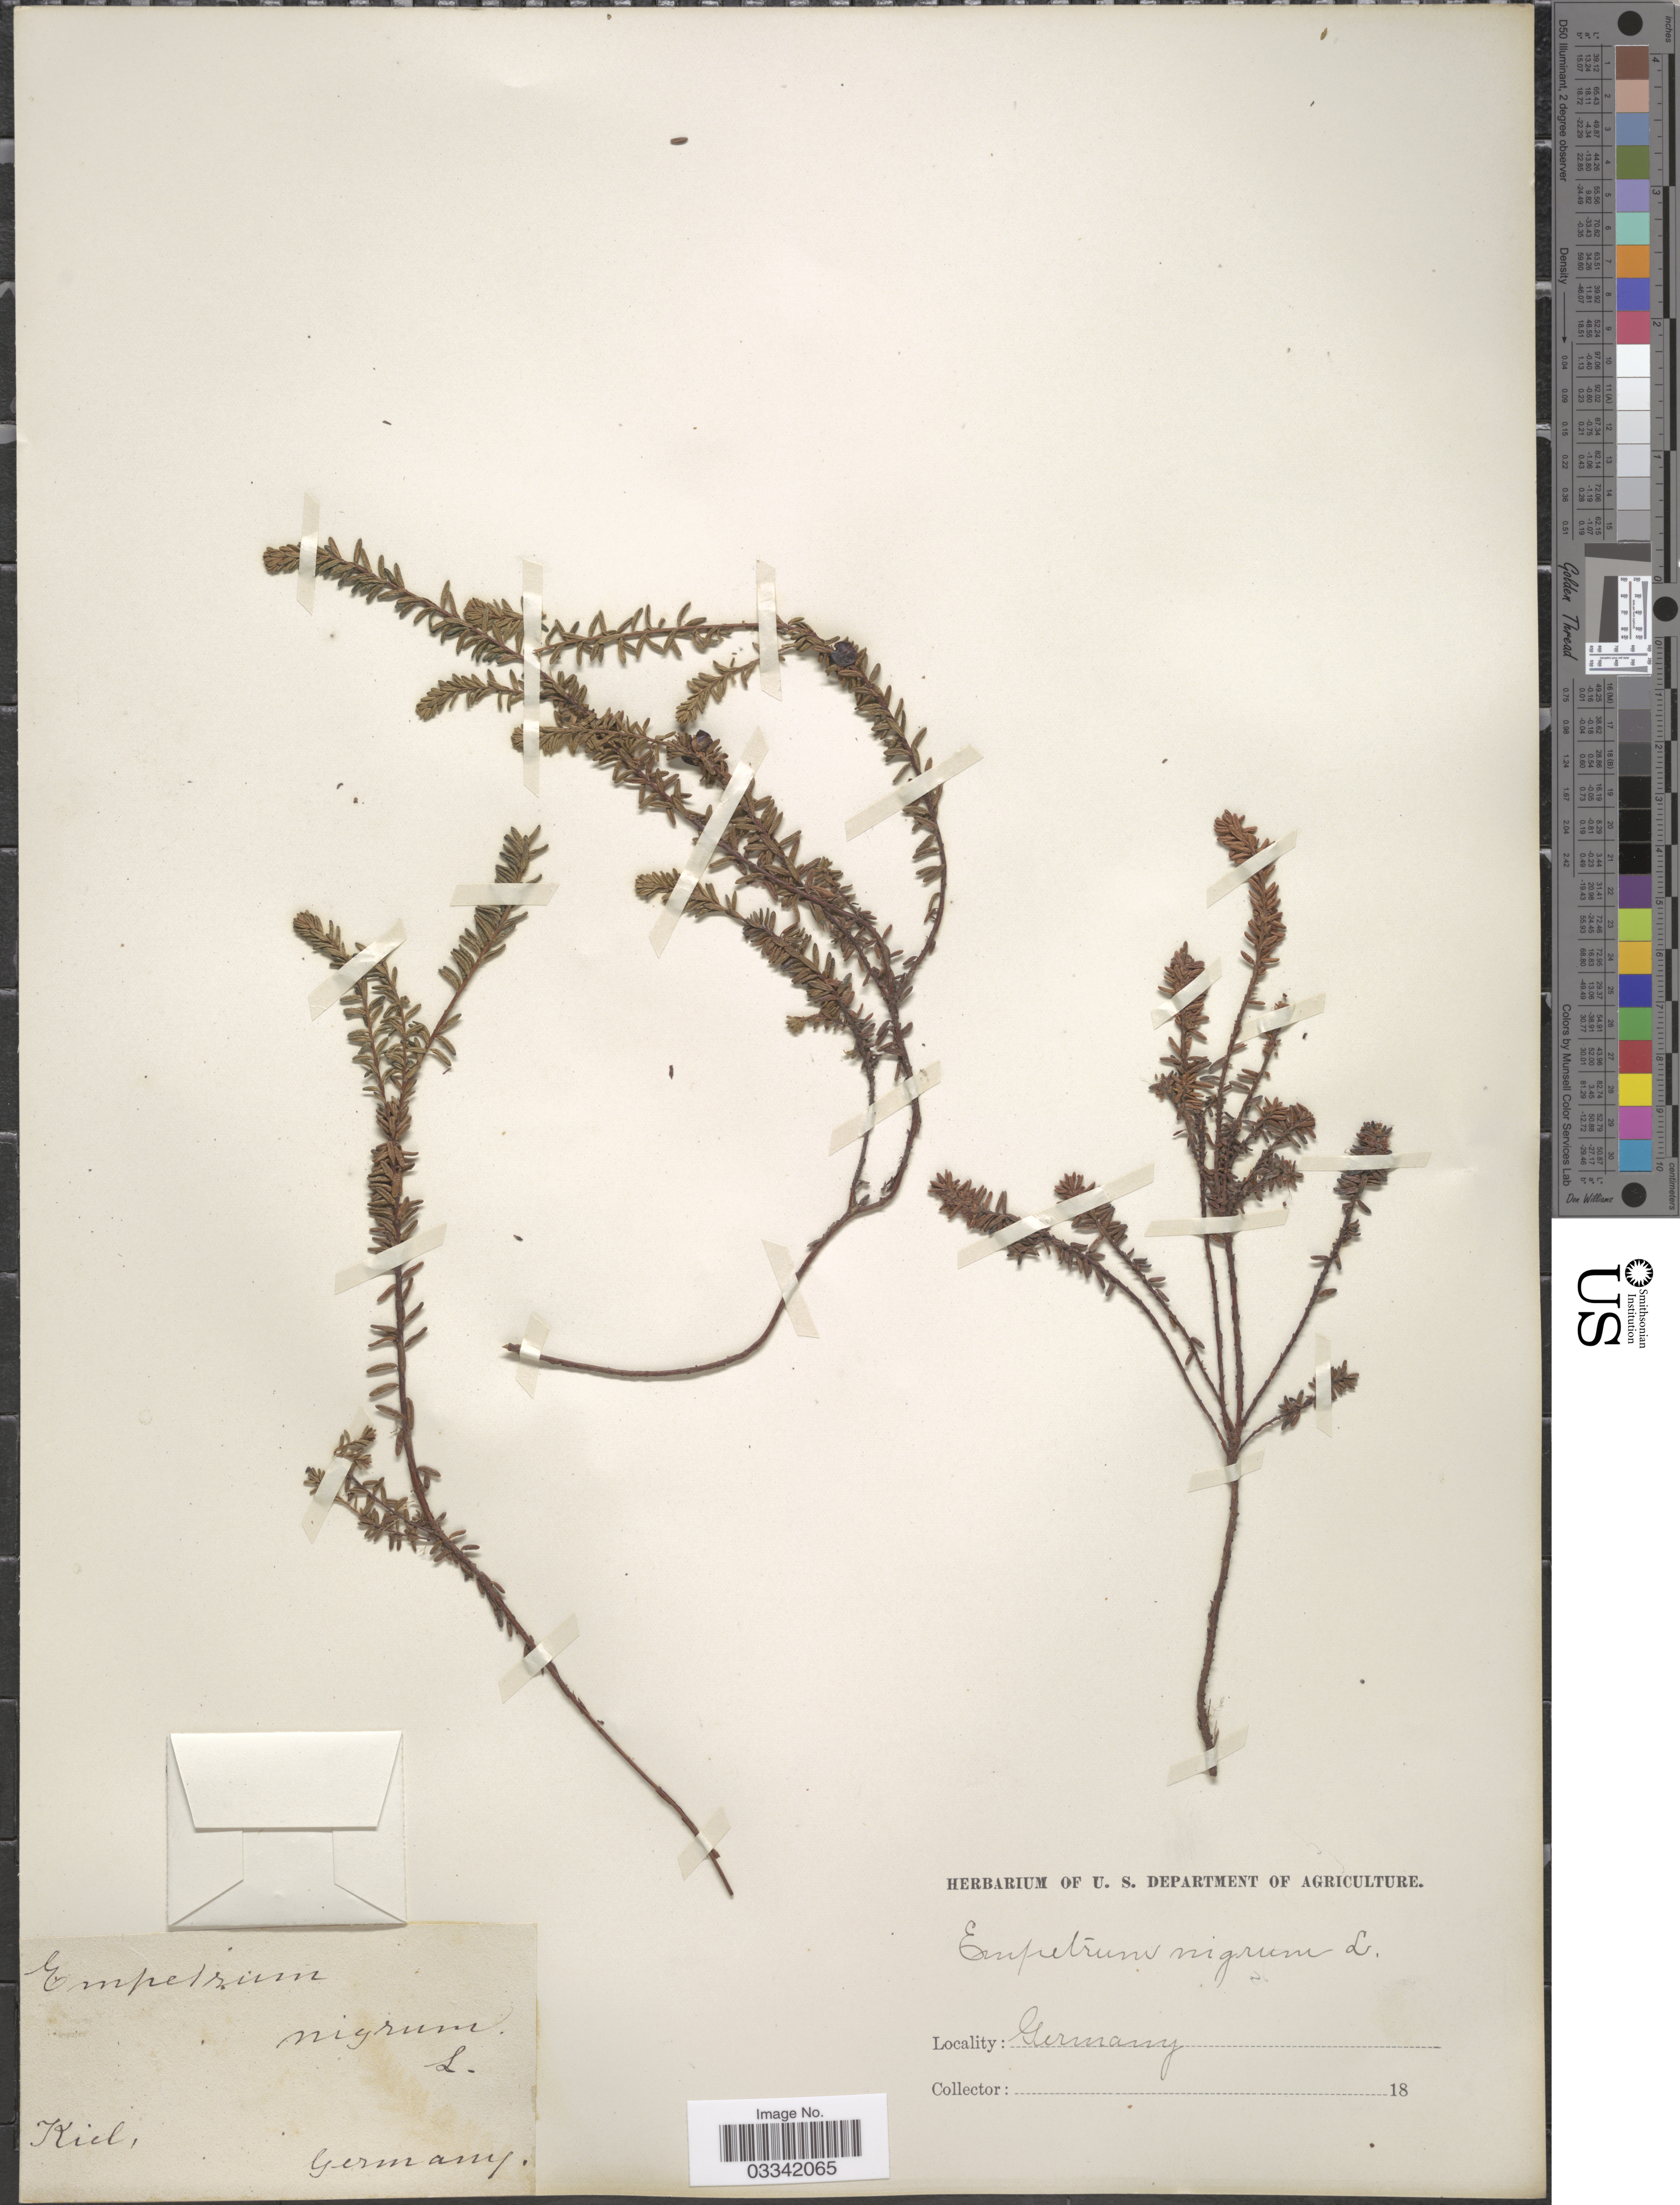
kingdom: Plantae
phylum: Tracheophyta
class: Magnoliopsida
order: Ericales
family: Ericaceae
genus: Empetrum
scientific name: Empetrum nigrum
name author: L.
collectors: ex herb. U. S. Department of Agriculture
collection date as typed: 18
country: Germany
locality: Kiel.